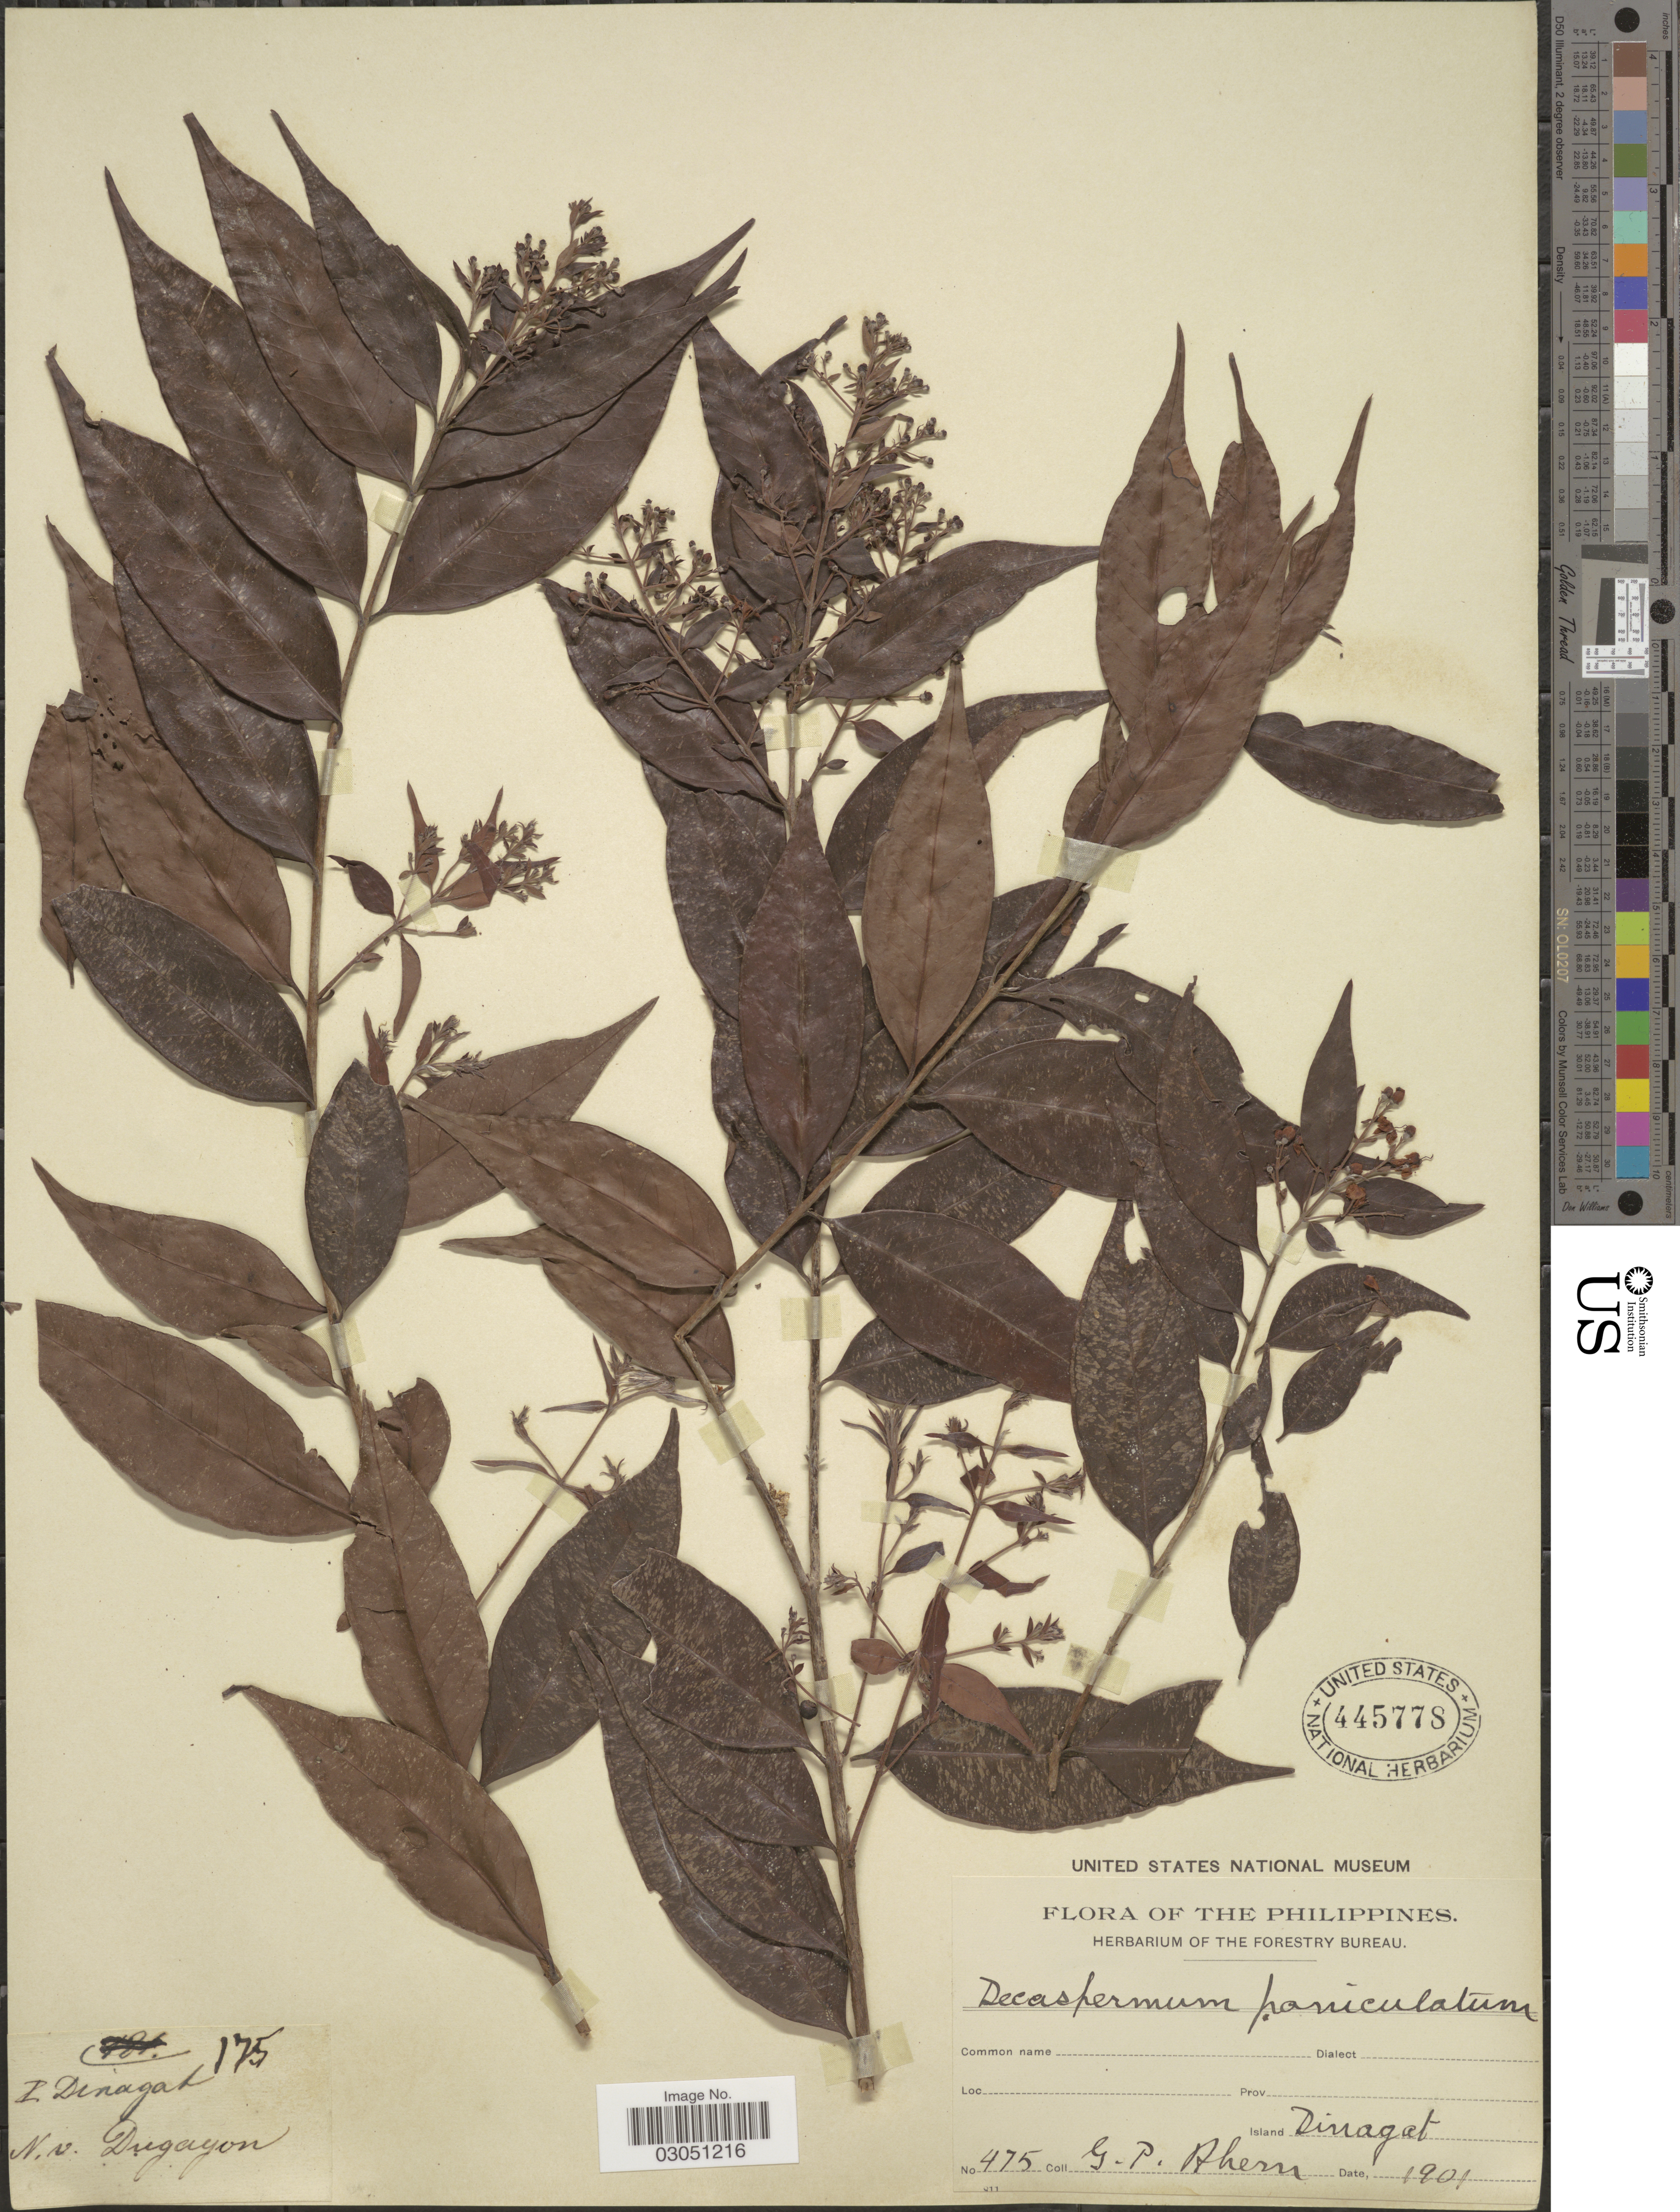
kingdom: Plantae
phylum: Tracheophyta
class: Magnoliopsida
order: Myrtales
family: Myrtaceae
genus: Decaspermum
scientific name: Decaspermum fruticosum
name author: J.R. Forst. & G. Forst.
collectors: G. Ahern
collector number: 475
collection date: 1901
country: Philippines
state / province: Caraga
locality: The Philippines. Island Dinagat.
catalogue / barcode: US 445778